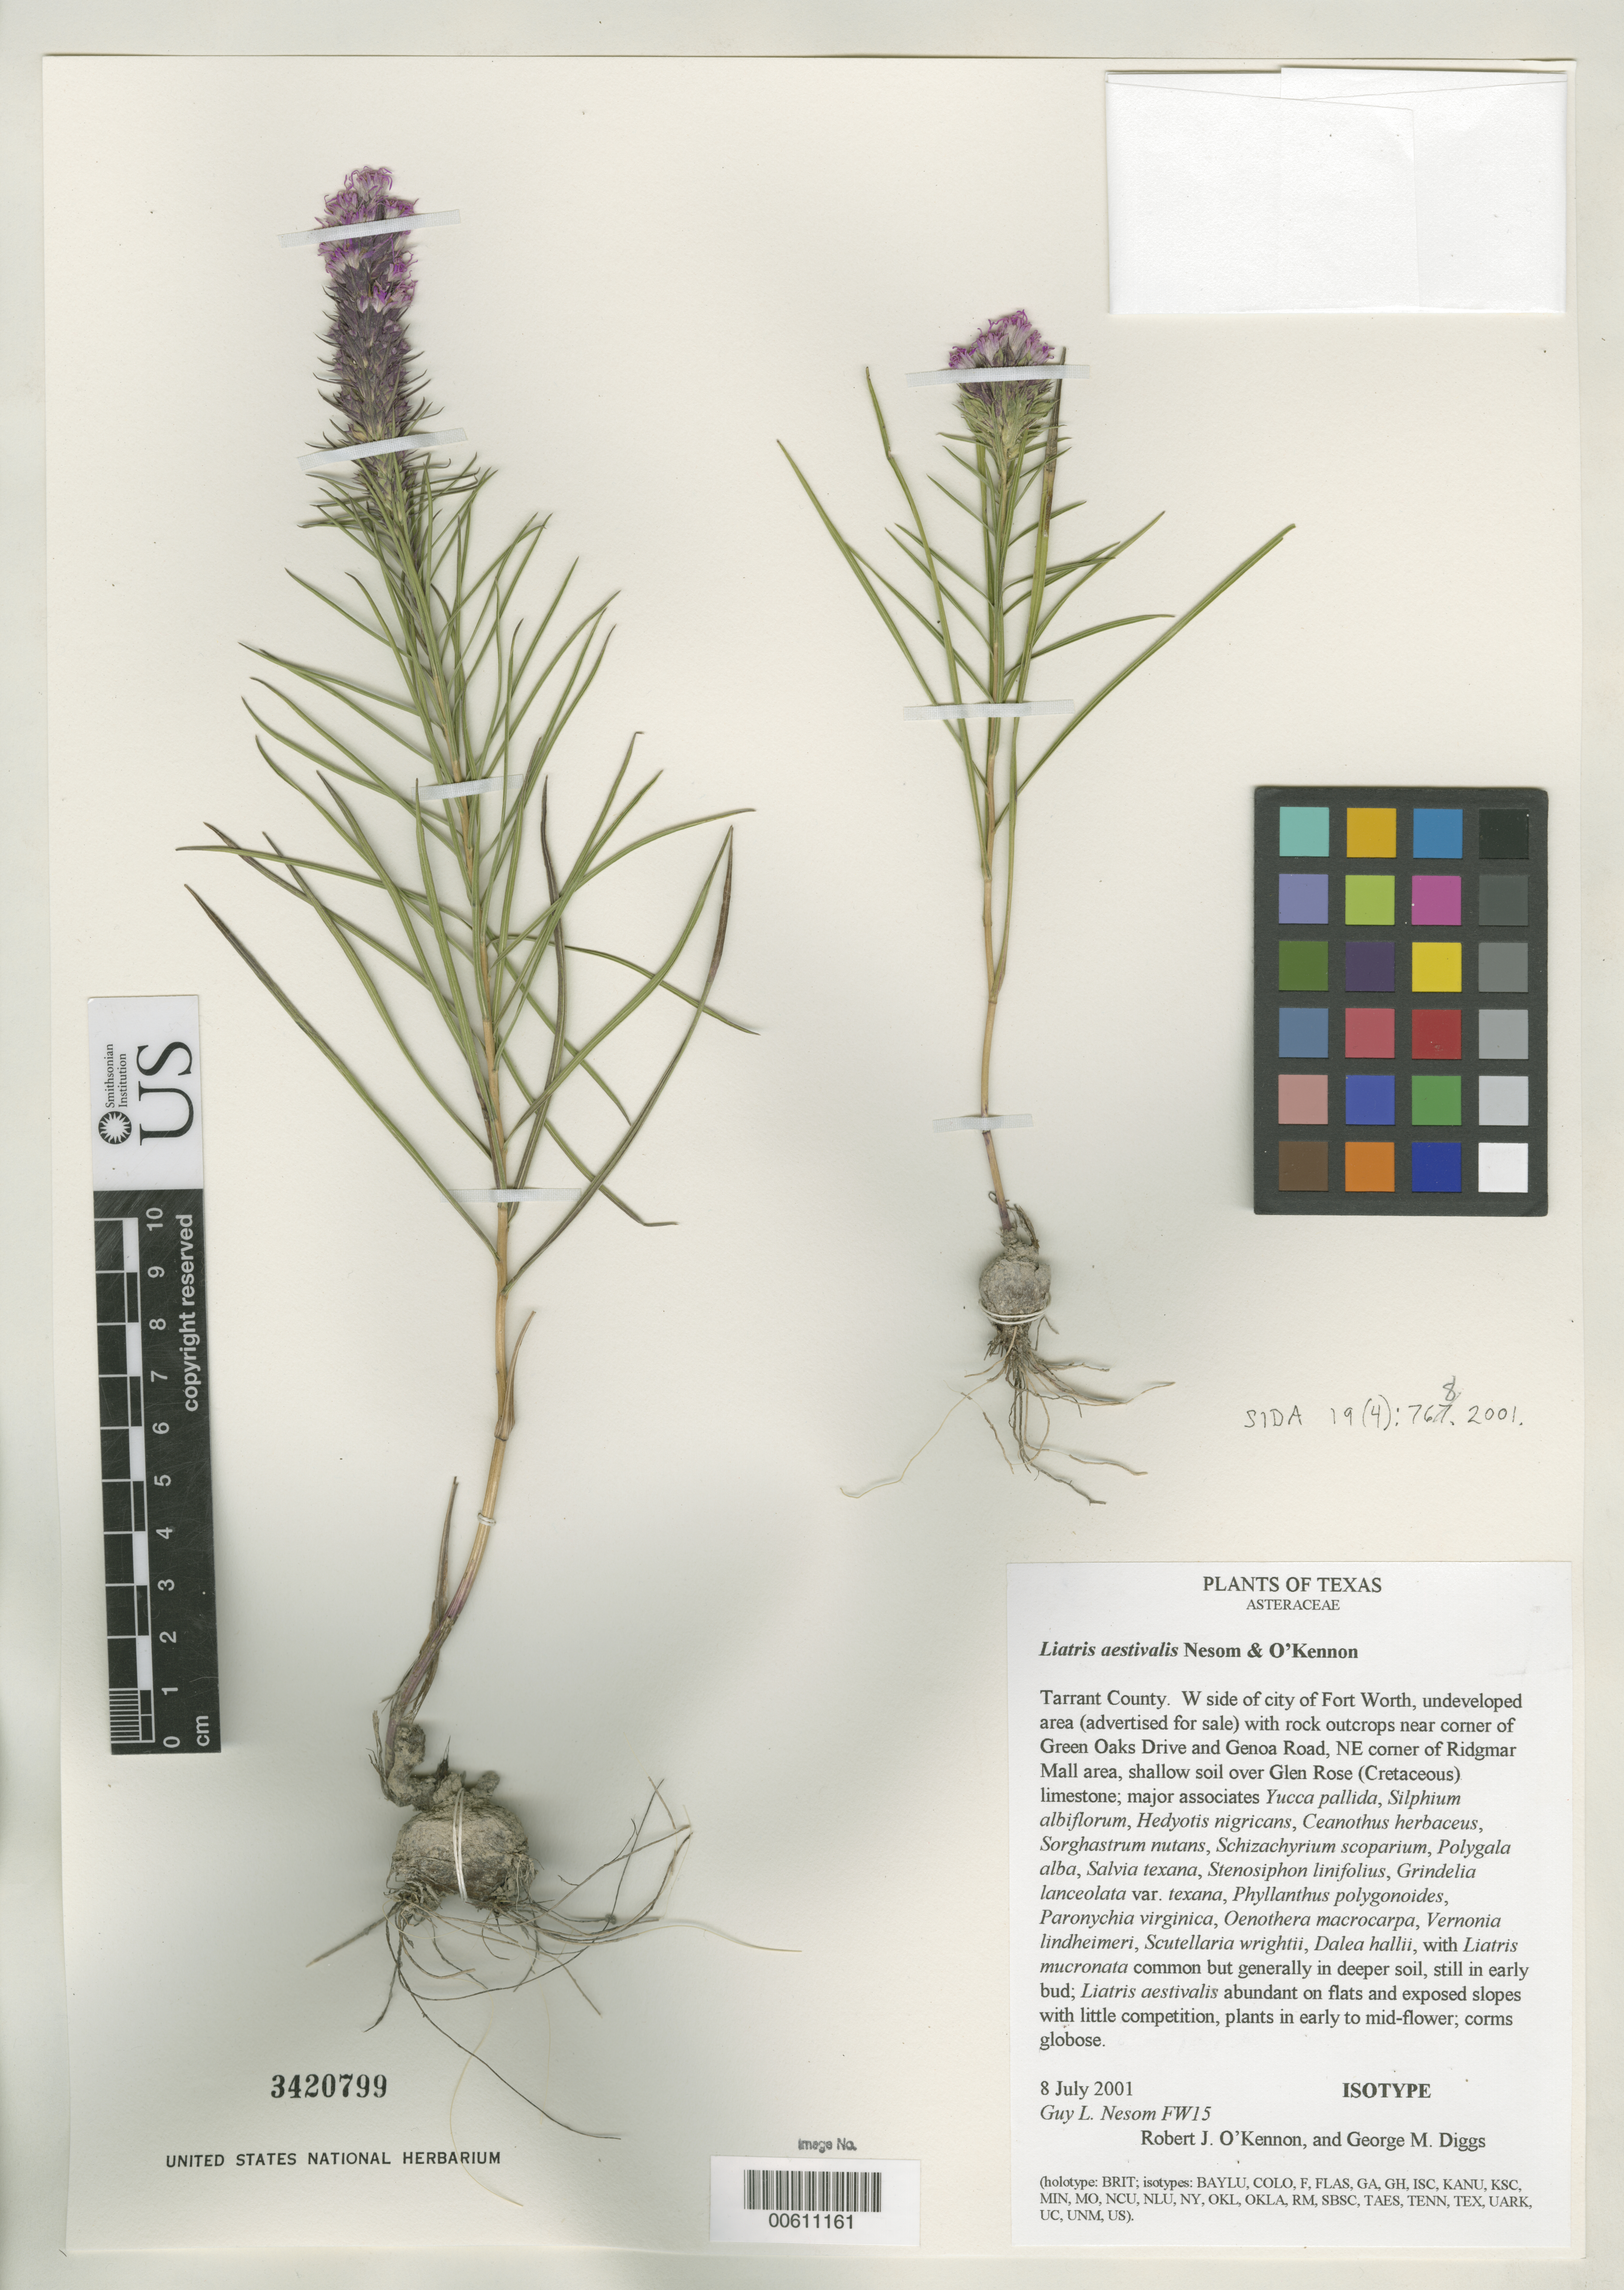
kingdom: Plantae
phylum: Tracheophyta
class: Magnoliopsida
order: Asterales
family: Asteraceae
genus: Liatris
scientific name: Liatris aestivalis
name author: G.L. Nesom & O'Kennon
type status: Isotype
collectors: G. L. Nesom, R. O'Kennon & G. Diggs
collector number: FW15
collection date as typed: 08 Jul 2001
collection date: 2001-07-08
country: United States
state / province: Texas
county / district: Tarrant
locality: W Fort Worth, near Green Paks Drive and Genoa Rd, NE corner of Ridgmar Mall.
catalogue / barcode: US 3420799